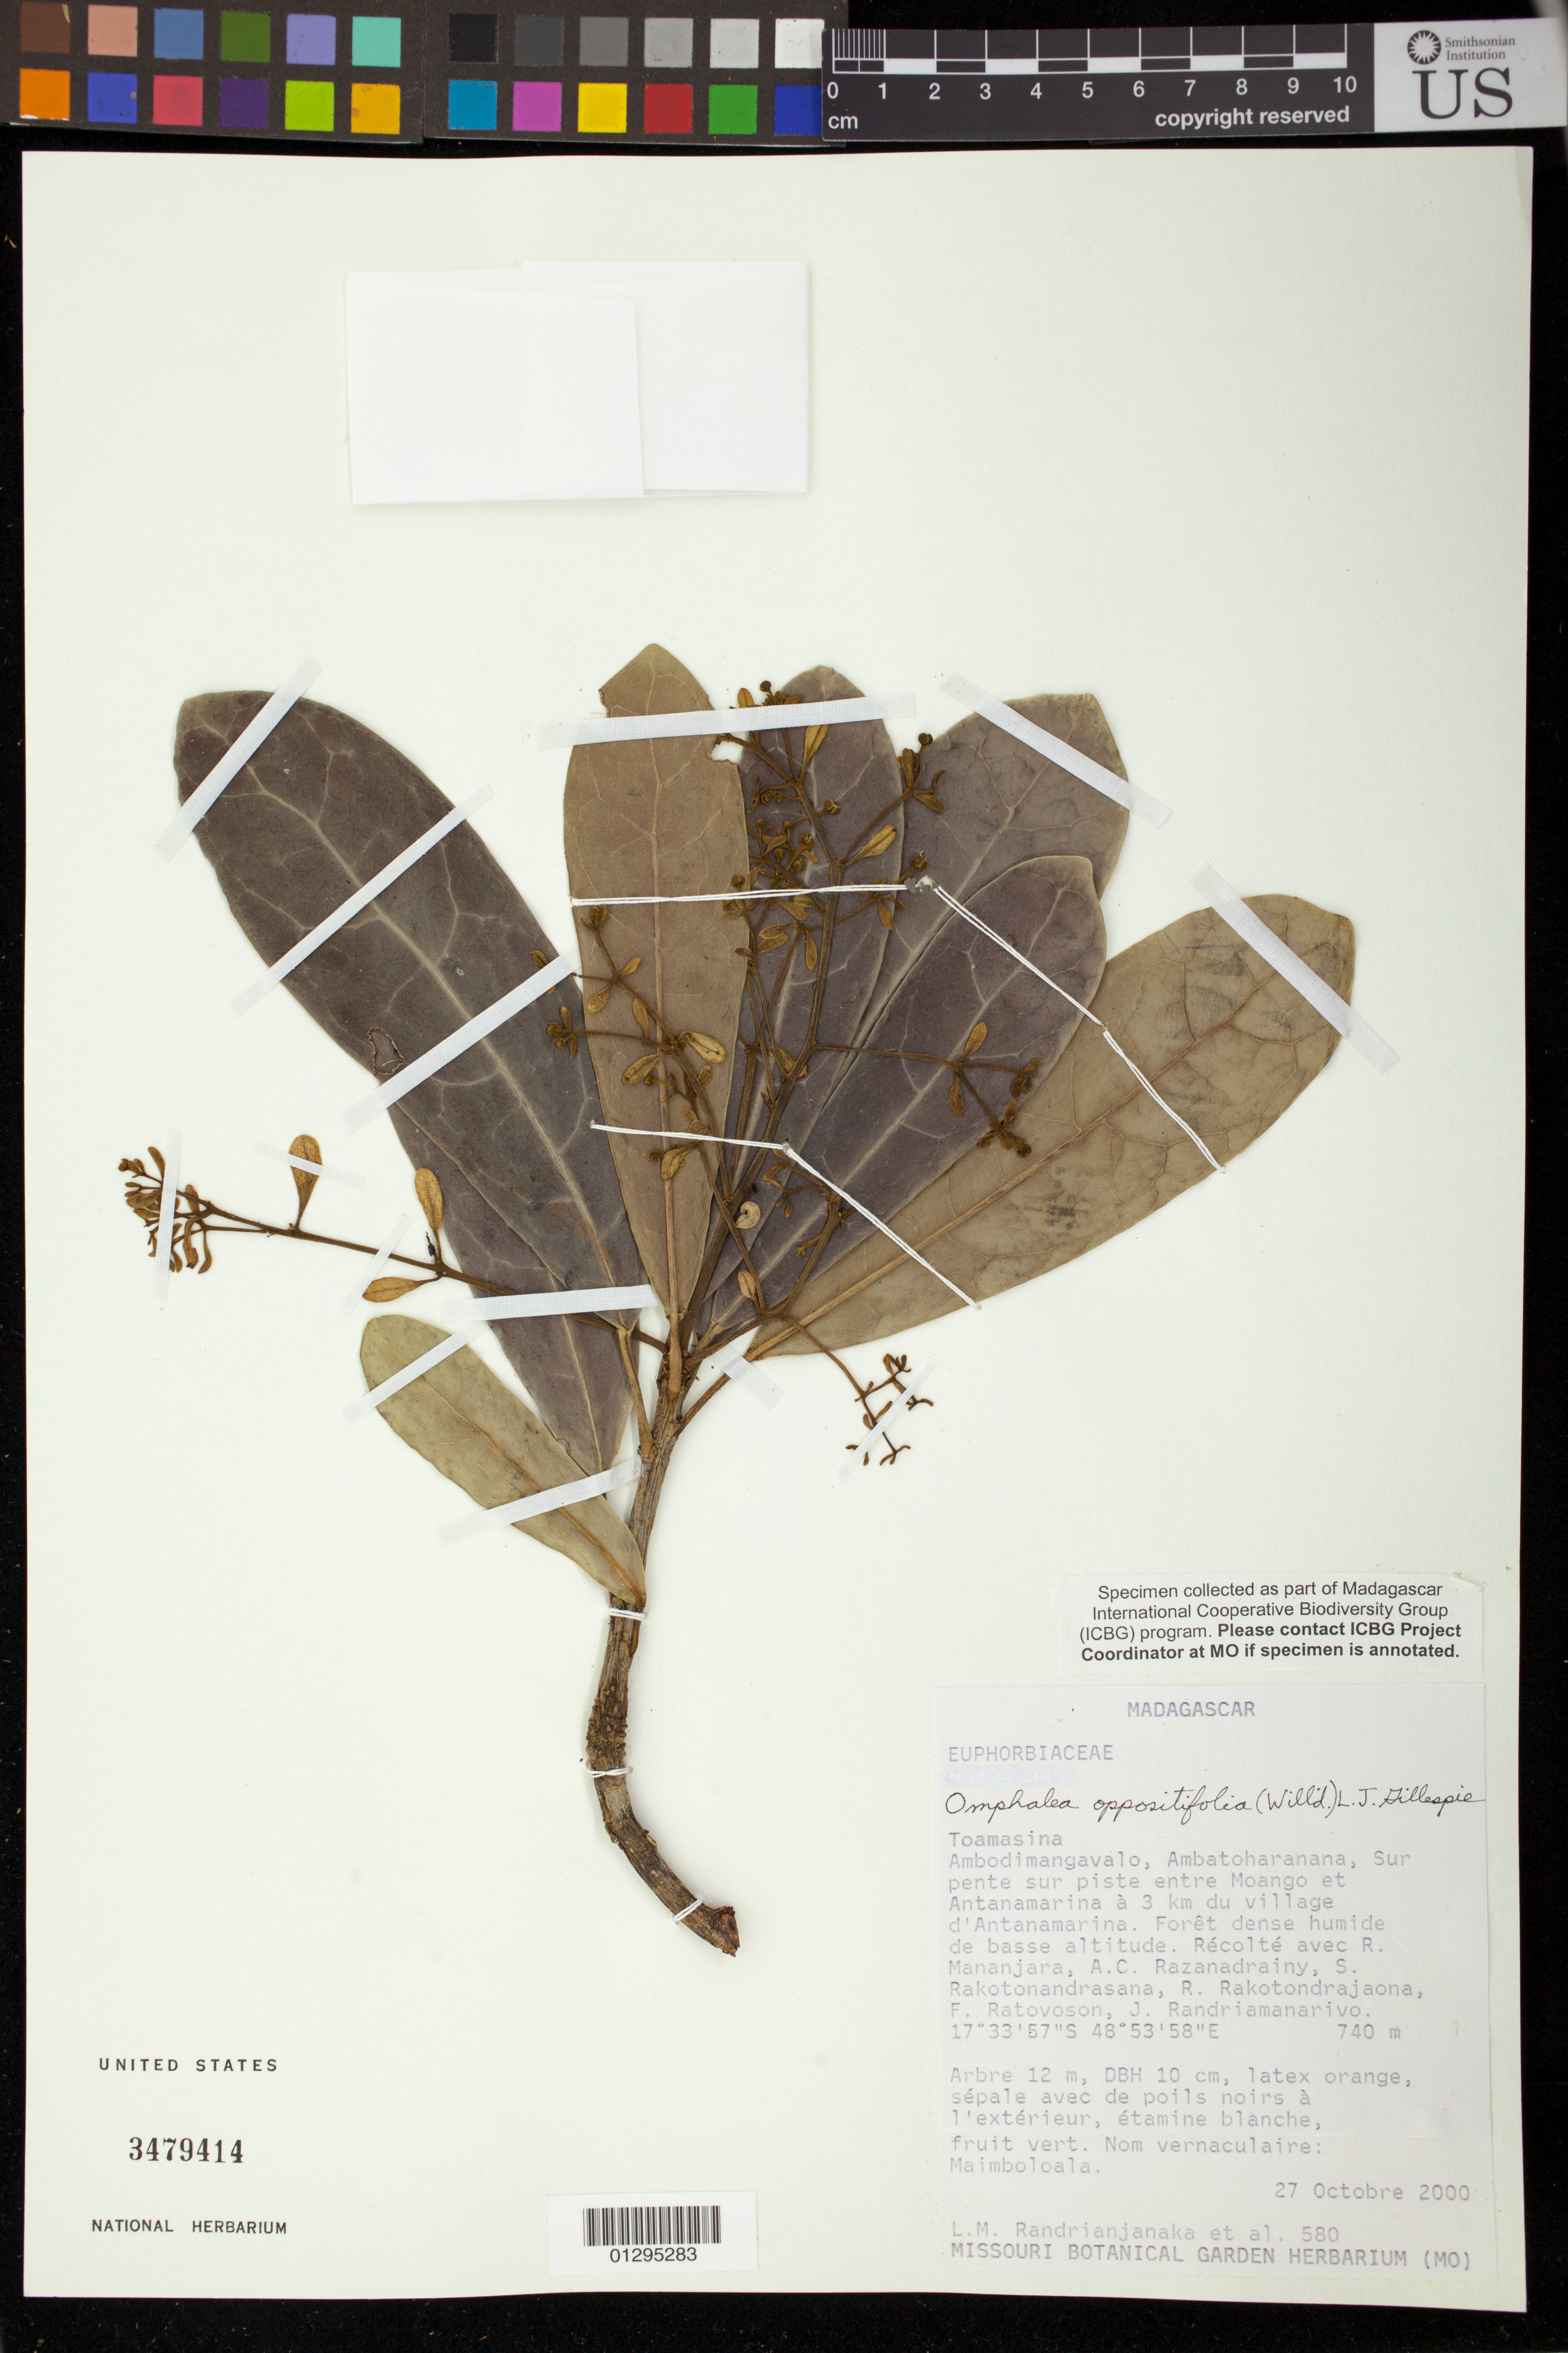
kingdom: Plantae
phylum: Tracheophyta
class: Magnoliopsida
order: Malpighiales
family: Euphorbiaceae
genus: Omphalea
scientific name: Omphalea oppositifolia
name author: (Willd.) L.J. Gillespie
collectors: L. Randrianjanaka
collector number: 580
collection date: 2000-10-27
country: Madagascar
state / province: Atsinanana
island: Madagascar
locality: Toamasina. Ambodimangavalo, Ambatoharanana, Sur pehte sur piste entre Moango et Antanamarina a 3 km du village d'Antanamarina.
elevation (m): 740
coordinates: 17°33'57"S, 48°53'58"E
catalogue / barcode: US 3479414